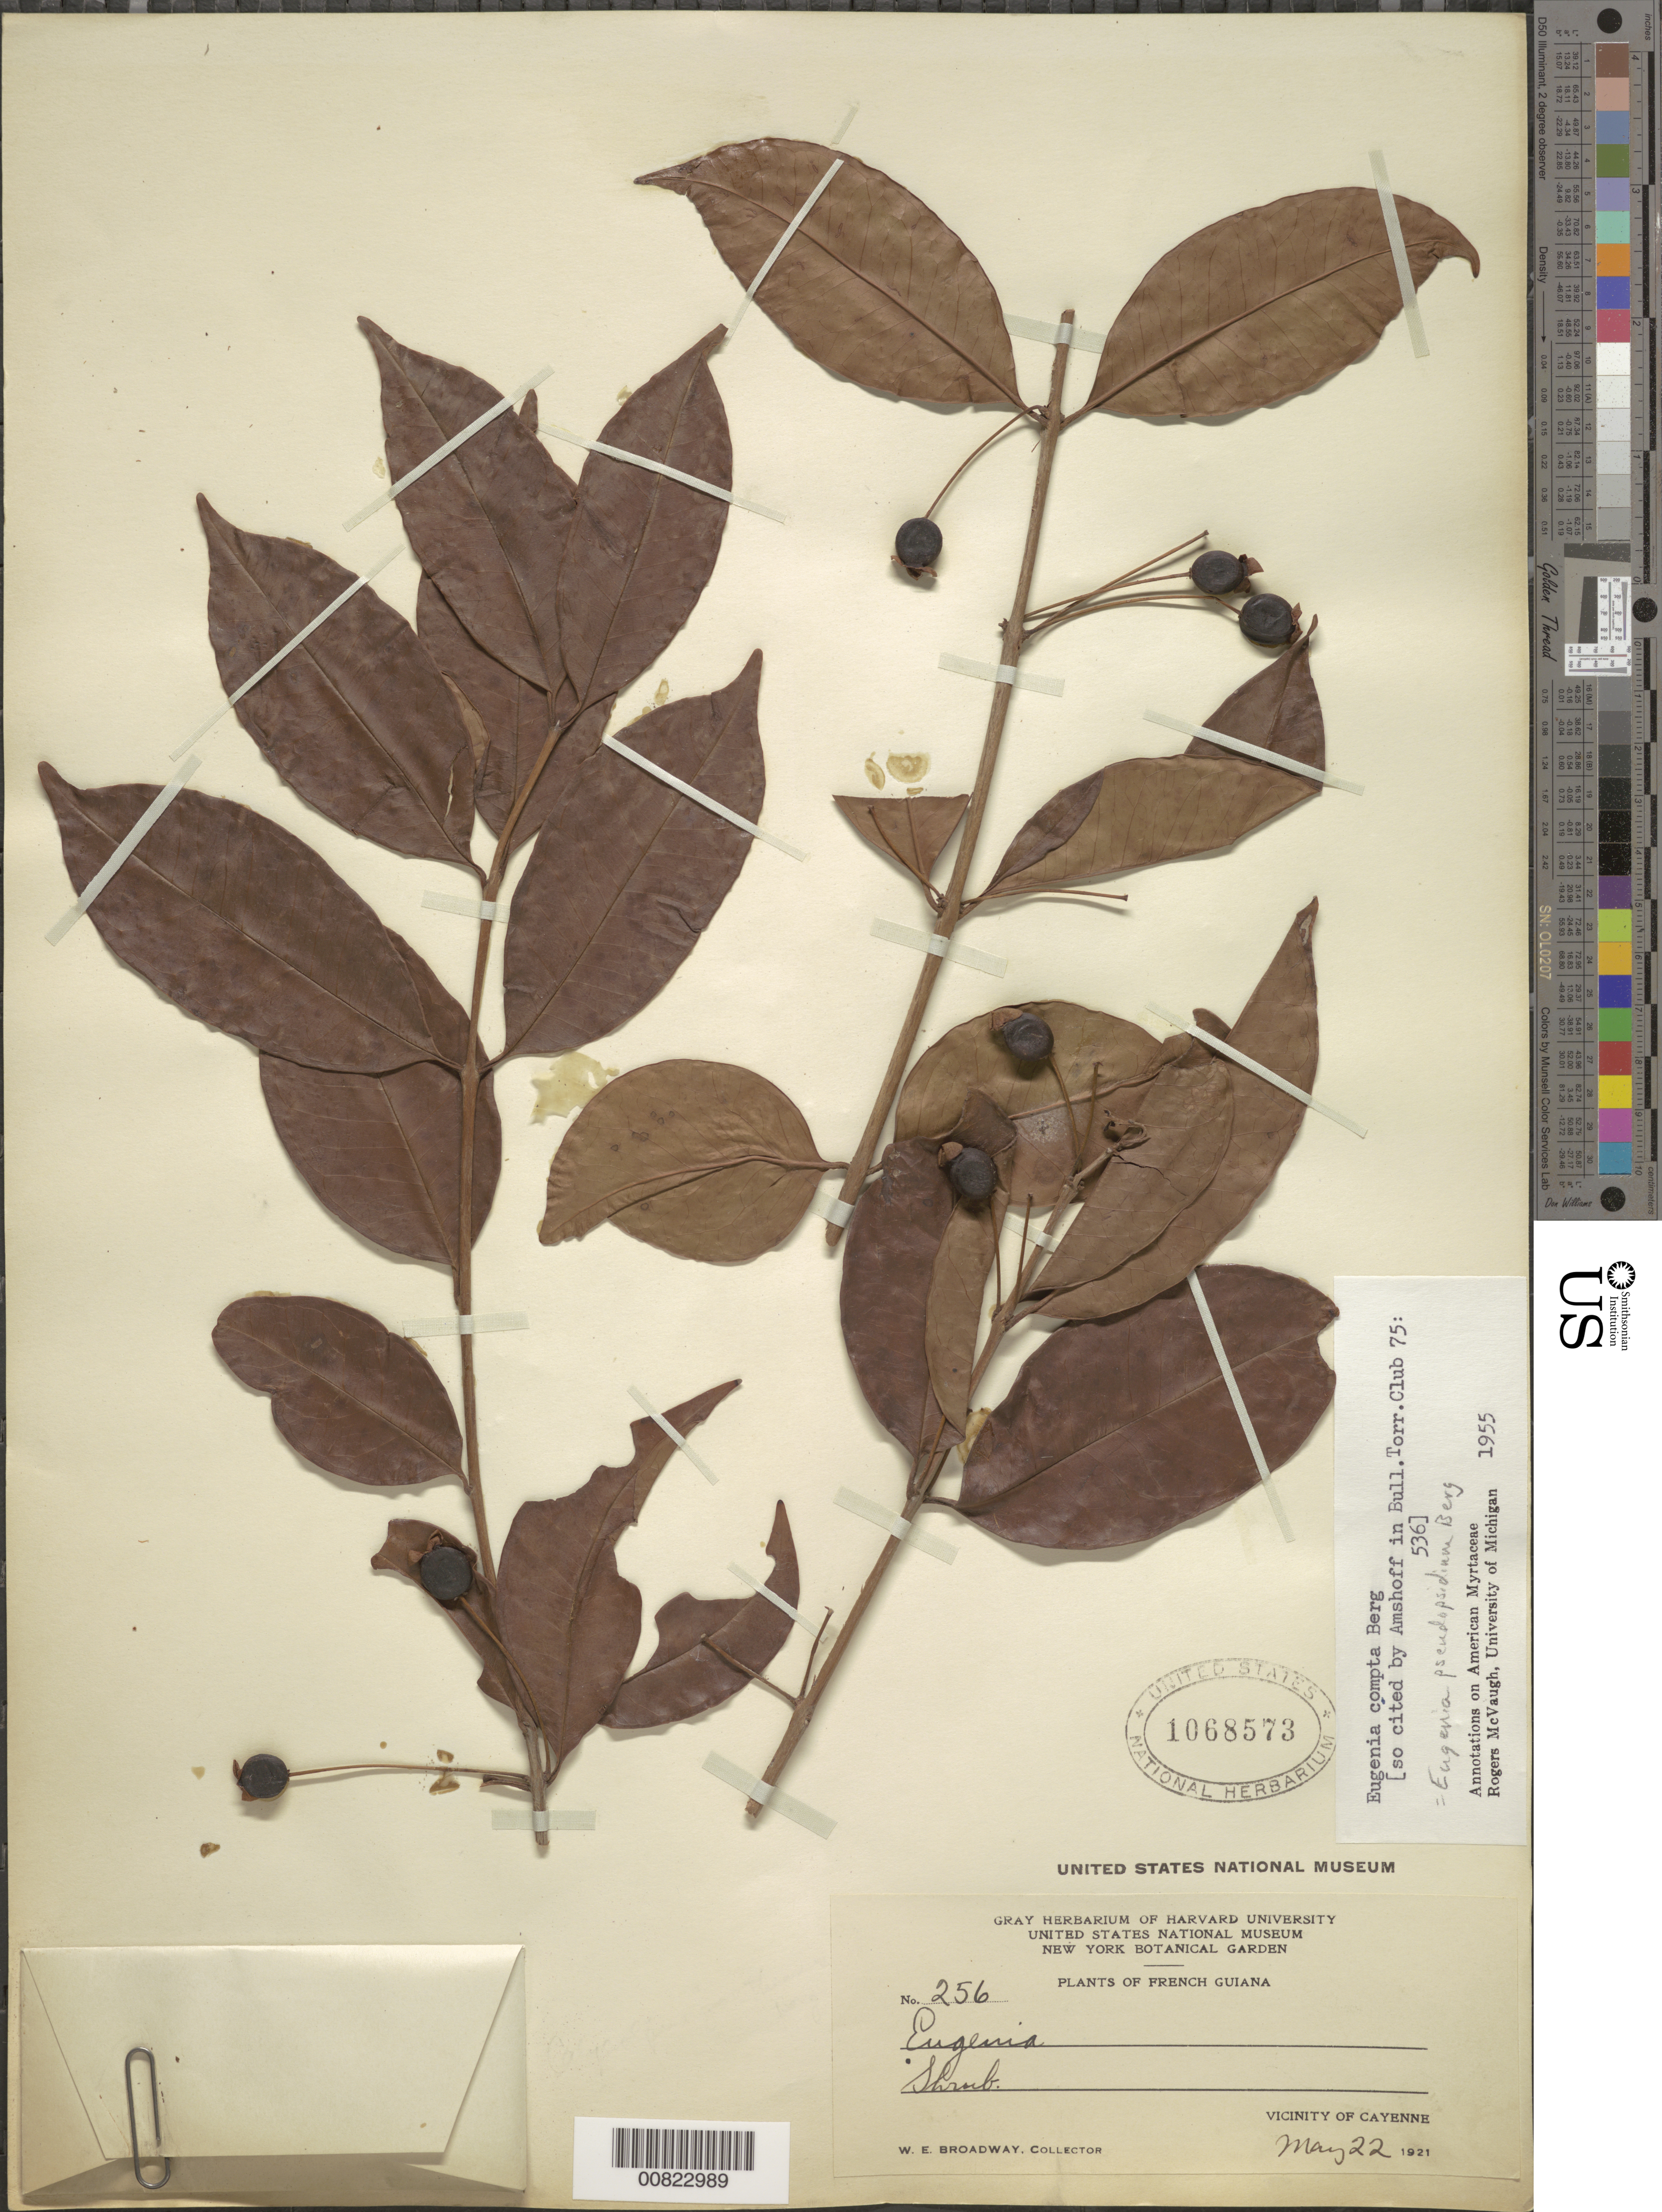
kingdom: Plantae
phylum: Tracheophyta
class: Magnoliopsida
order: Myrtales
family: Myrtaceae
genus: Eugenia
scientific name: Eugenia pseudopsidium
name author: Jacq.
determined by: McVaugh, R.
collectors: W. E. Broadway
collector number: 256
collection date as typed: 22-May-21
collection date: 1921-05-22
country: French Guiana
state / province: Cayenne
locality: Cayenne, vic.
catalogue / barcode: US 1068573